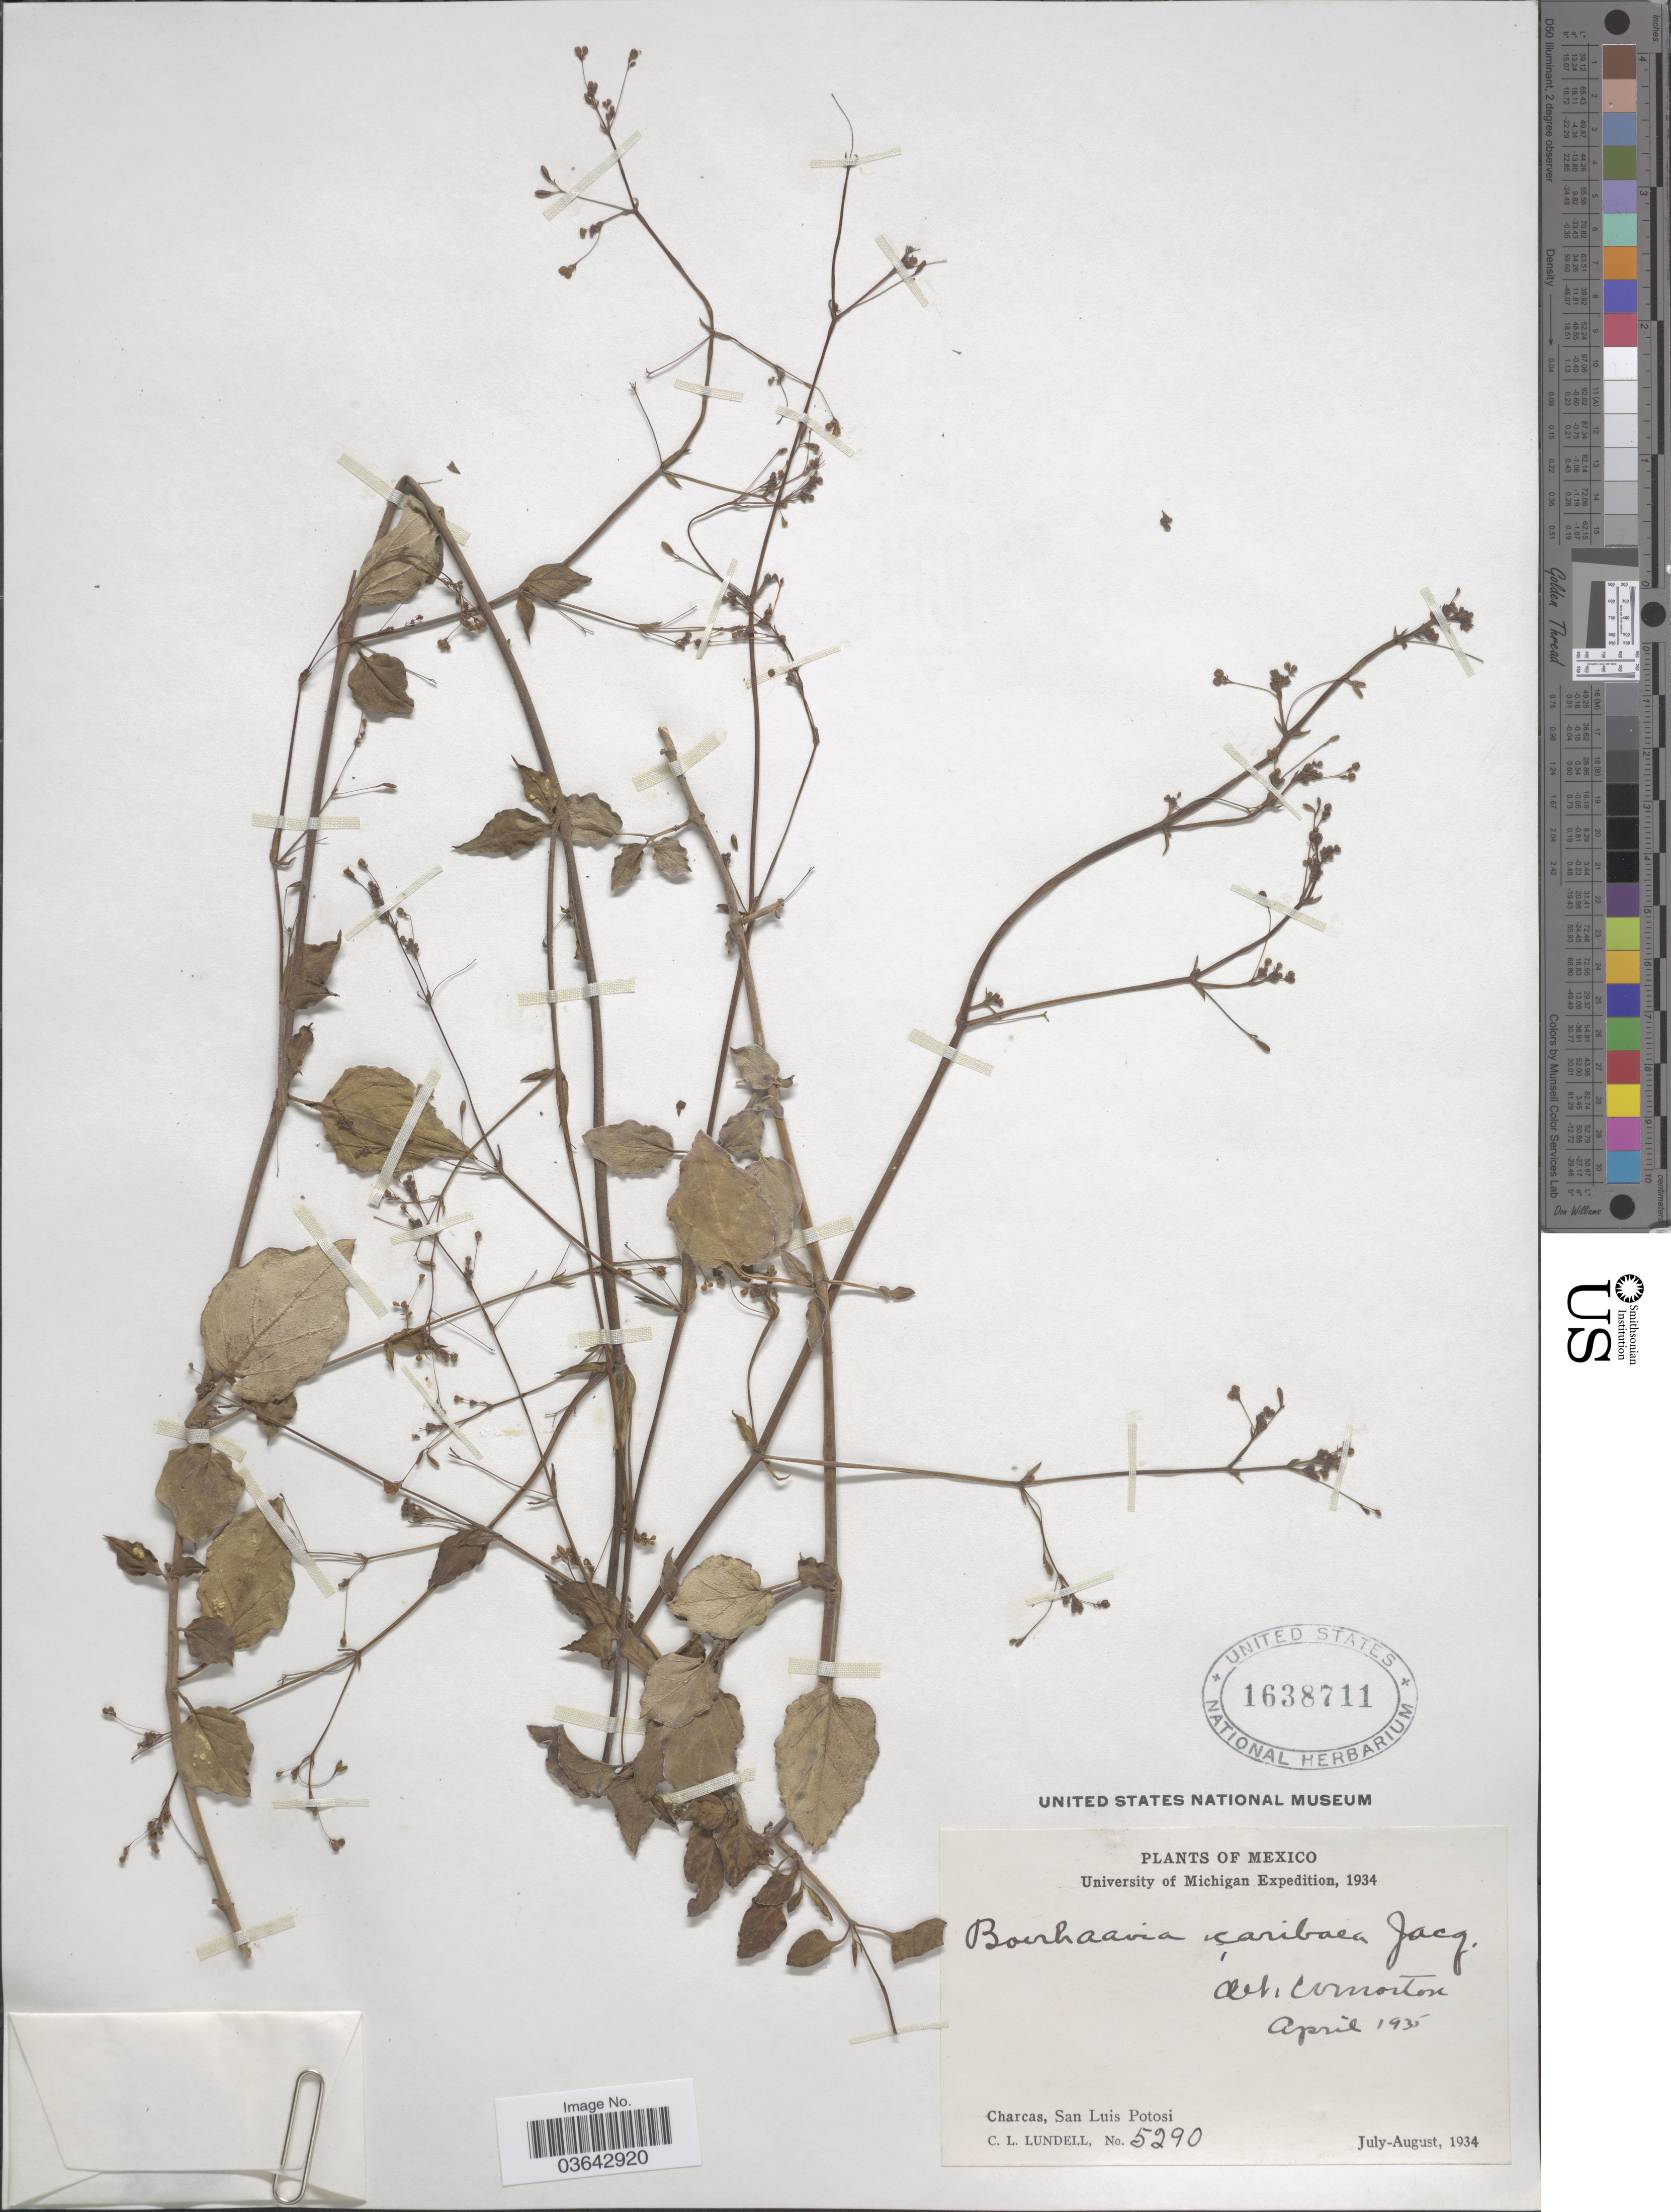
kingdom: Plantae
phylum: Tracheophyta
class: Magnoliopsida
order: Caryophyllales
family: Nyctaginaceae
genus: Boerhavia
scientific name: Boerhavia caribaea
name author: Jacq.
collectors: C. L. Lundell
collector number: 5290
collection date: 1934-07/1934-08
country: Mexico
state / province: San Luis Potosí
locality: Charcas.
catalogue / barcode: US 1638711